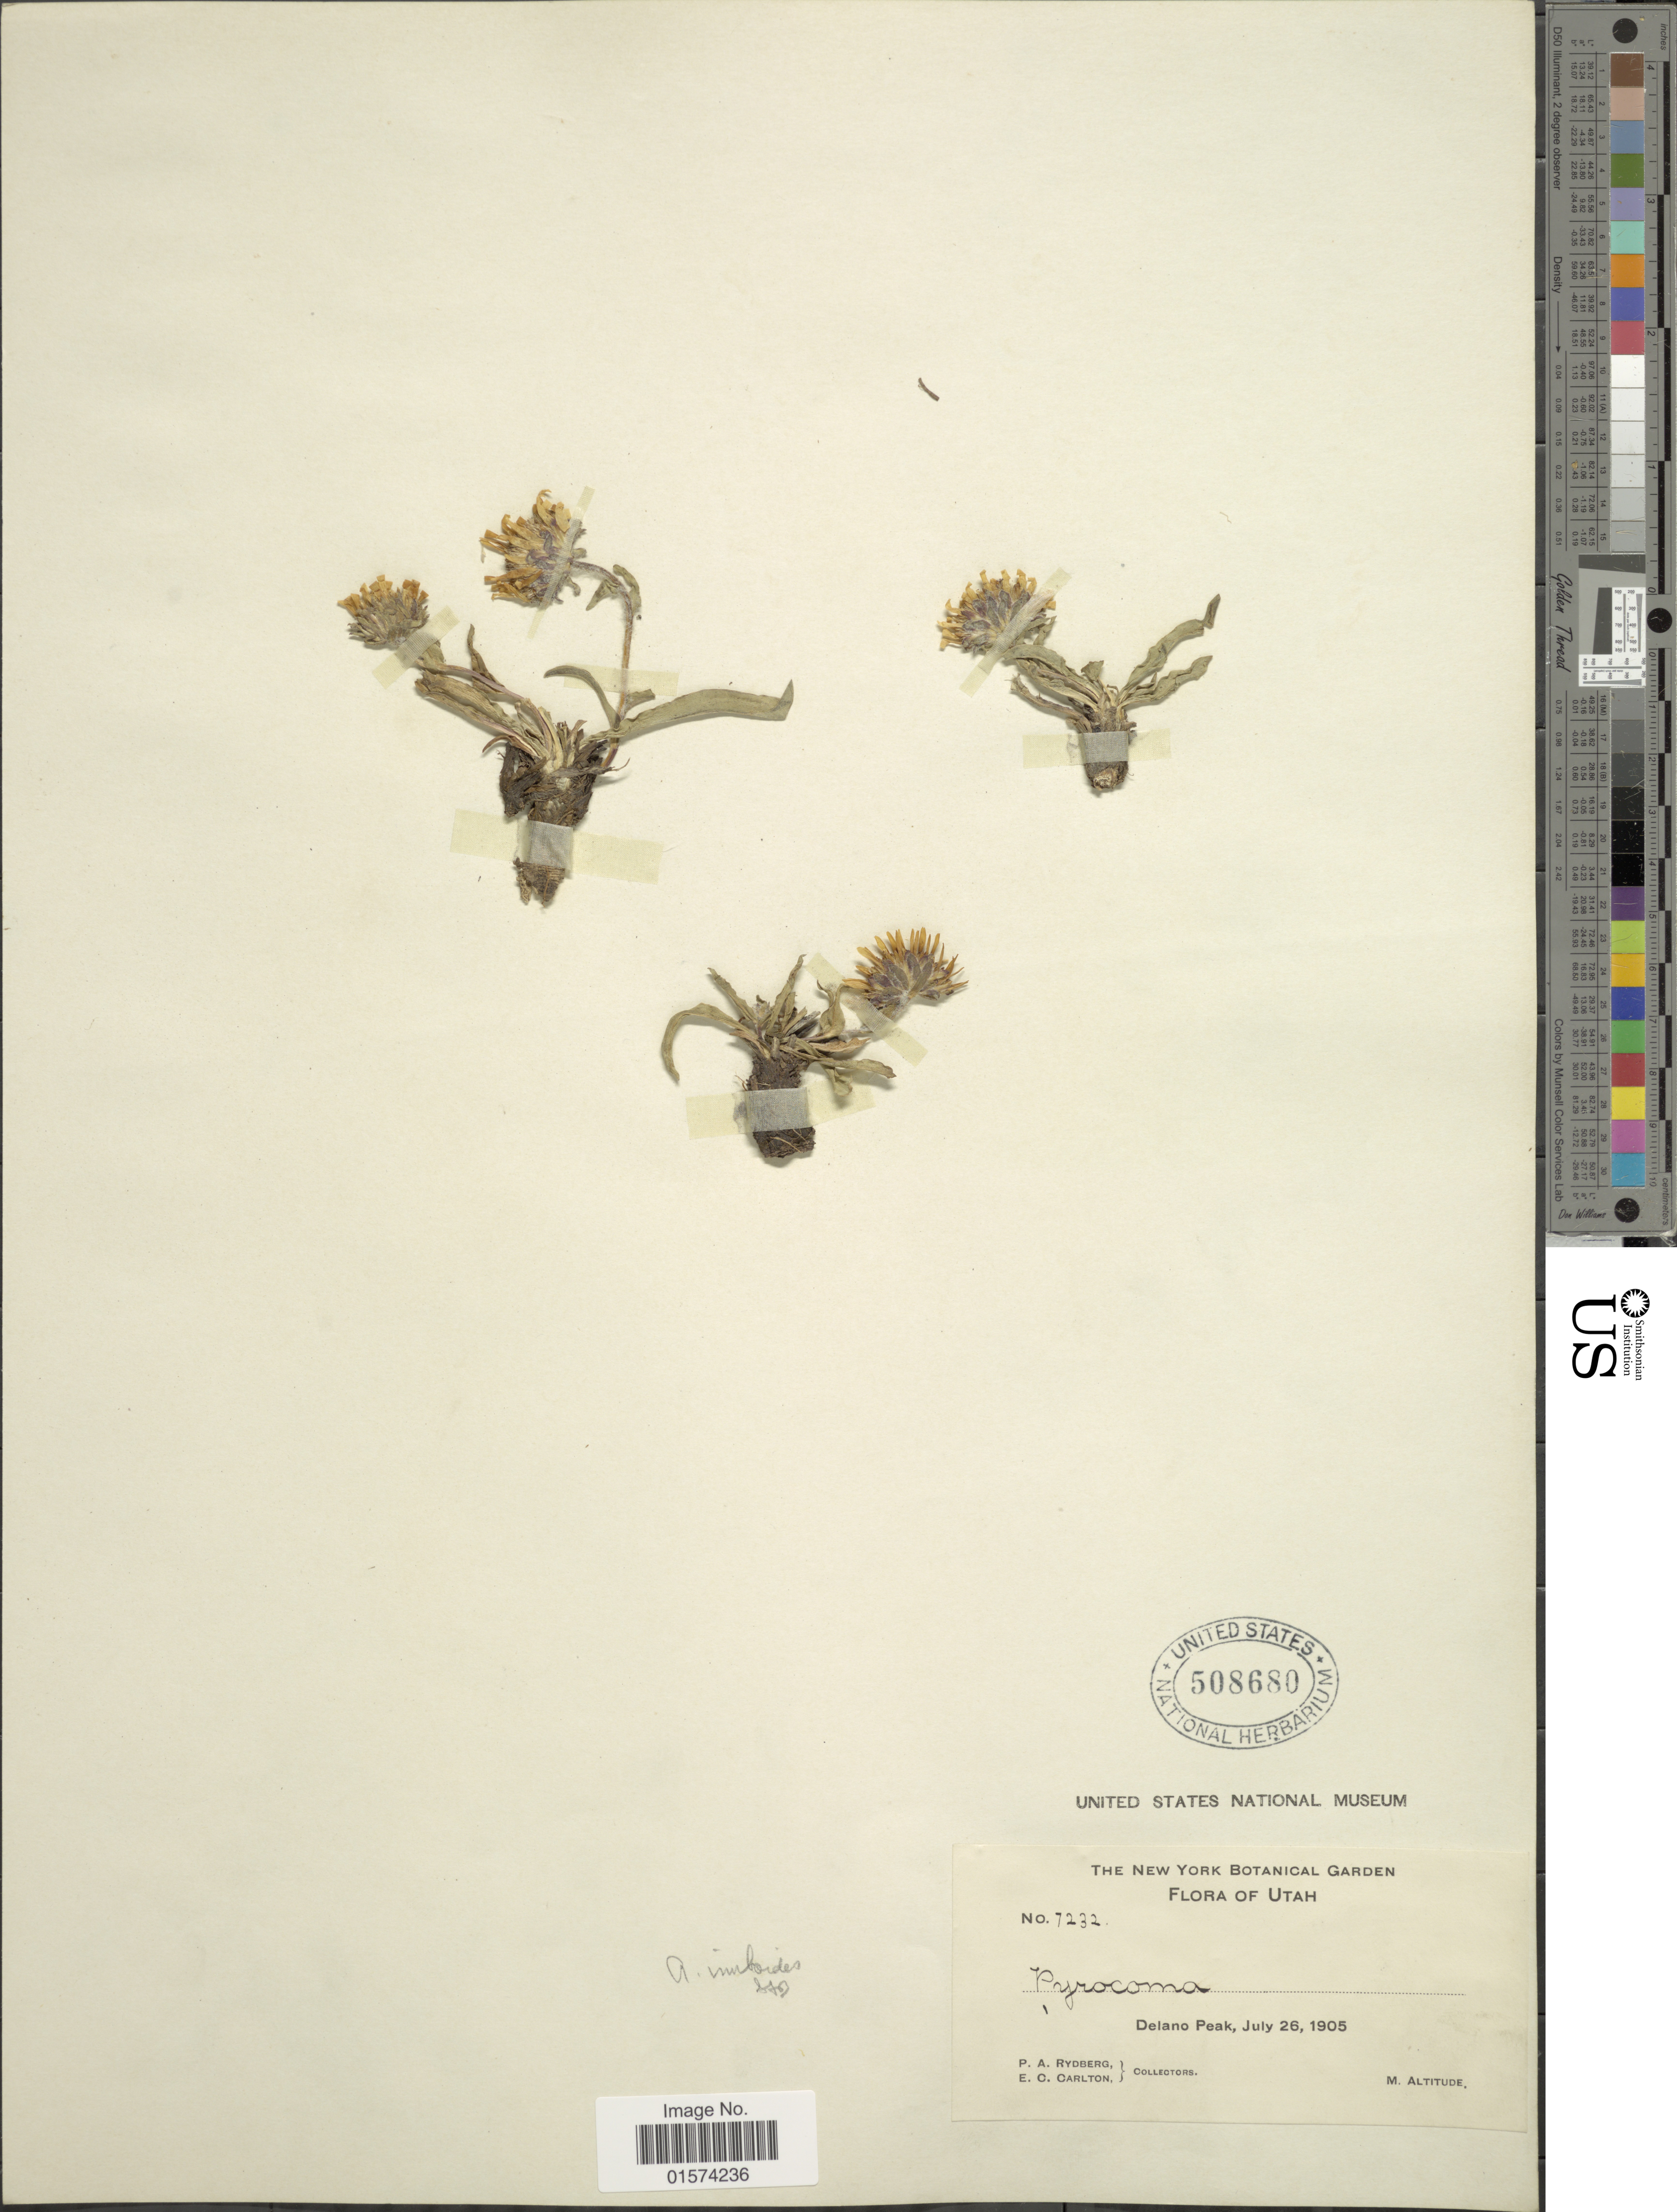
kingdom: Plantae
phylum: Tracheophyta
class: Magnoliopsida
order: Asterales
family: Asteraceae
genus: Pyrrocoma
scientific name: Pyrrocoma uniflora var. uniflora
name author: (Hook.) Greene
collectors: P. A. Rydberg & E. Carlton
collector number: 7232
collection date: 1905-07-26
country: United States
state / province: Utah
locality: Delano Peak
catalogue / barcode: US 508680